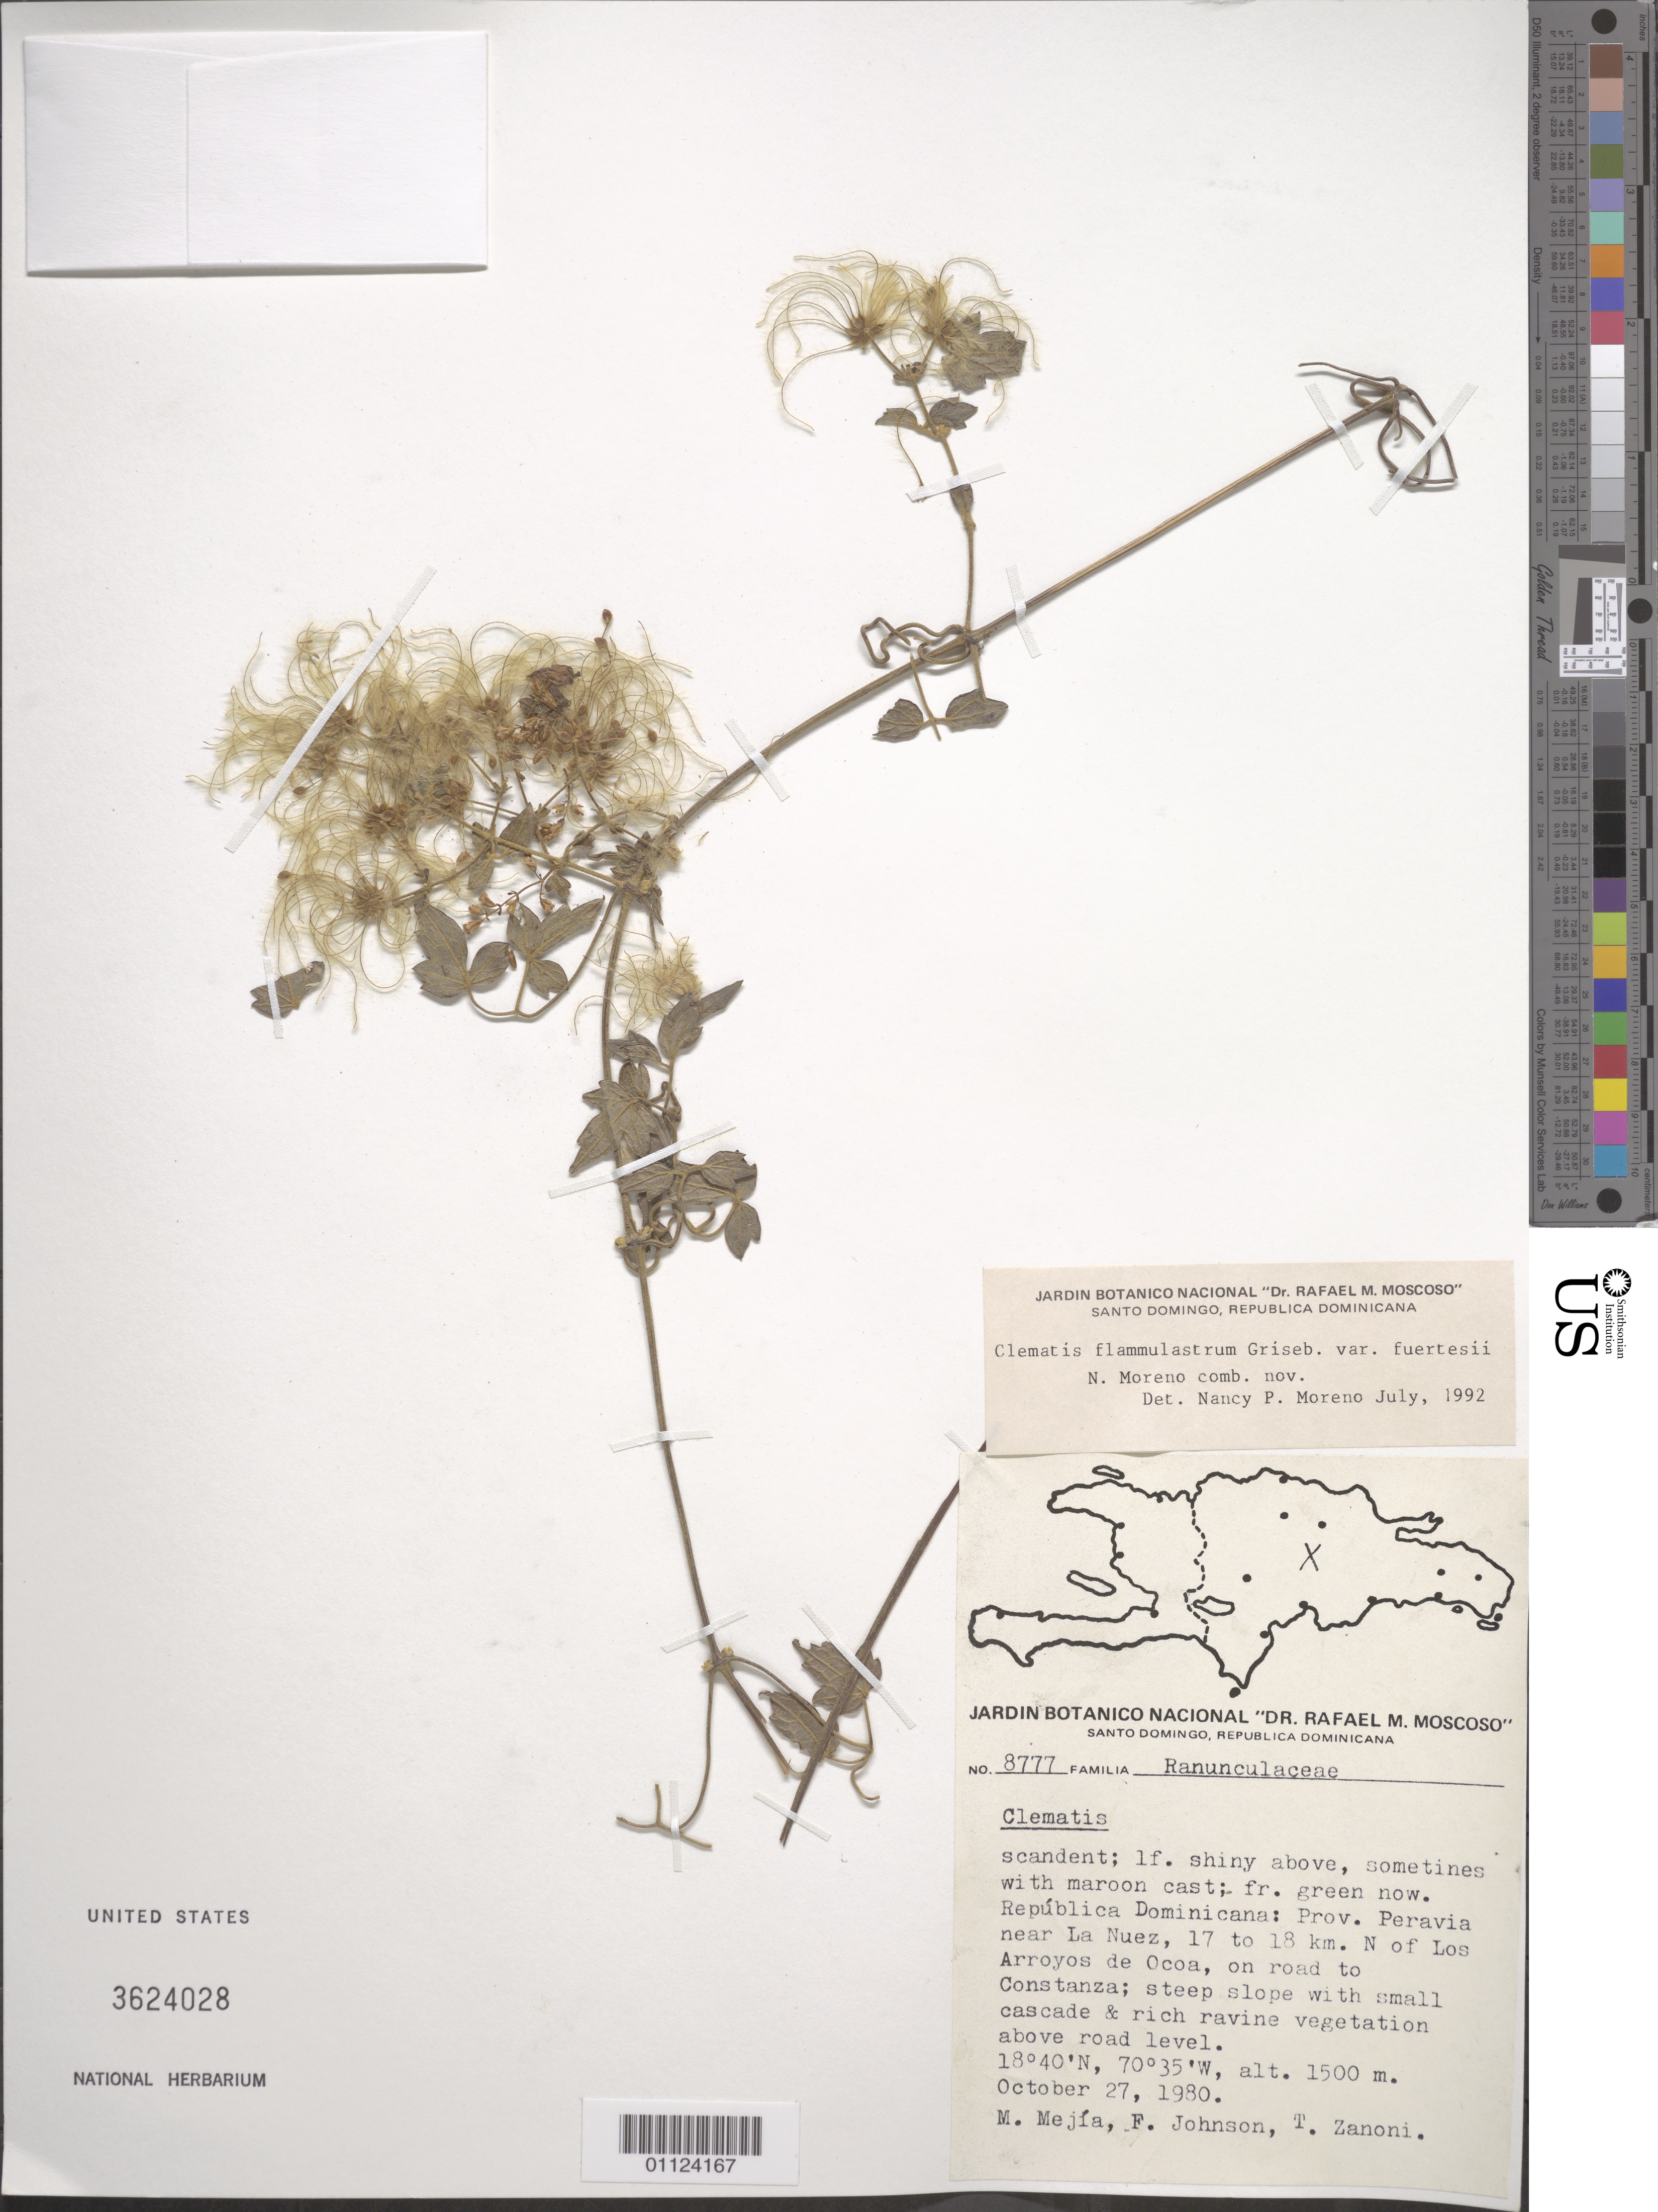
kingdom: Plantae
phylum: Tracheophyta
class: Magnoliopsida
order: Ranunculales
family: Ranunculaceae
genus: Clematis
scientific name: Clematis flammulastrum var. fuertesii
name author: (Urb.) W.T. Wang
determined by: Moreno, N. P.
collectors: M. Mejia, F. Johnson & T. A. Zanoni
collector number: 8777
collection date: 1980-10-27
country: Dominican Republic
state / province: Peravia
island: Hispaniola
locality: La Nuez, 17-18 km N of Los Arroyos de Ocoa, on road to Constanza.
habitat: Steep slope with small cascade and rich ravine vegetation above road level.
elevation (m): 1500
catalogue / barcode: US 3624028